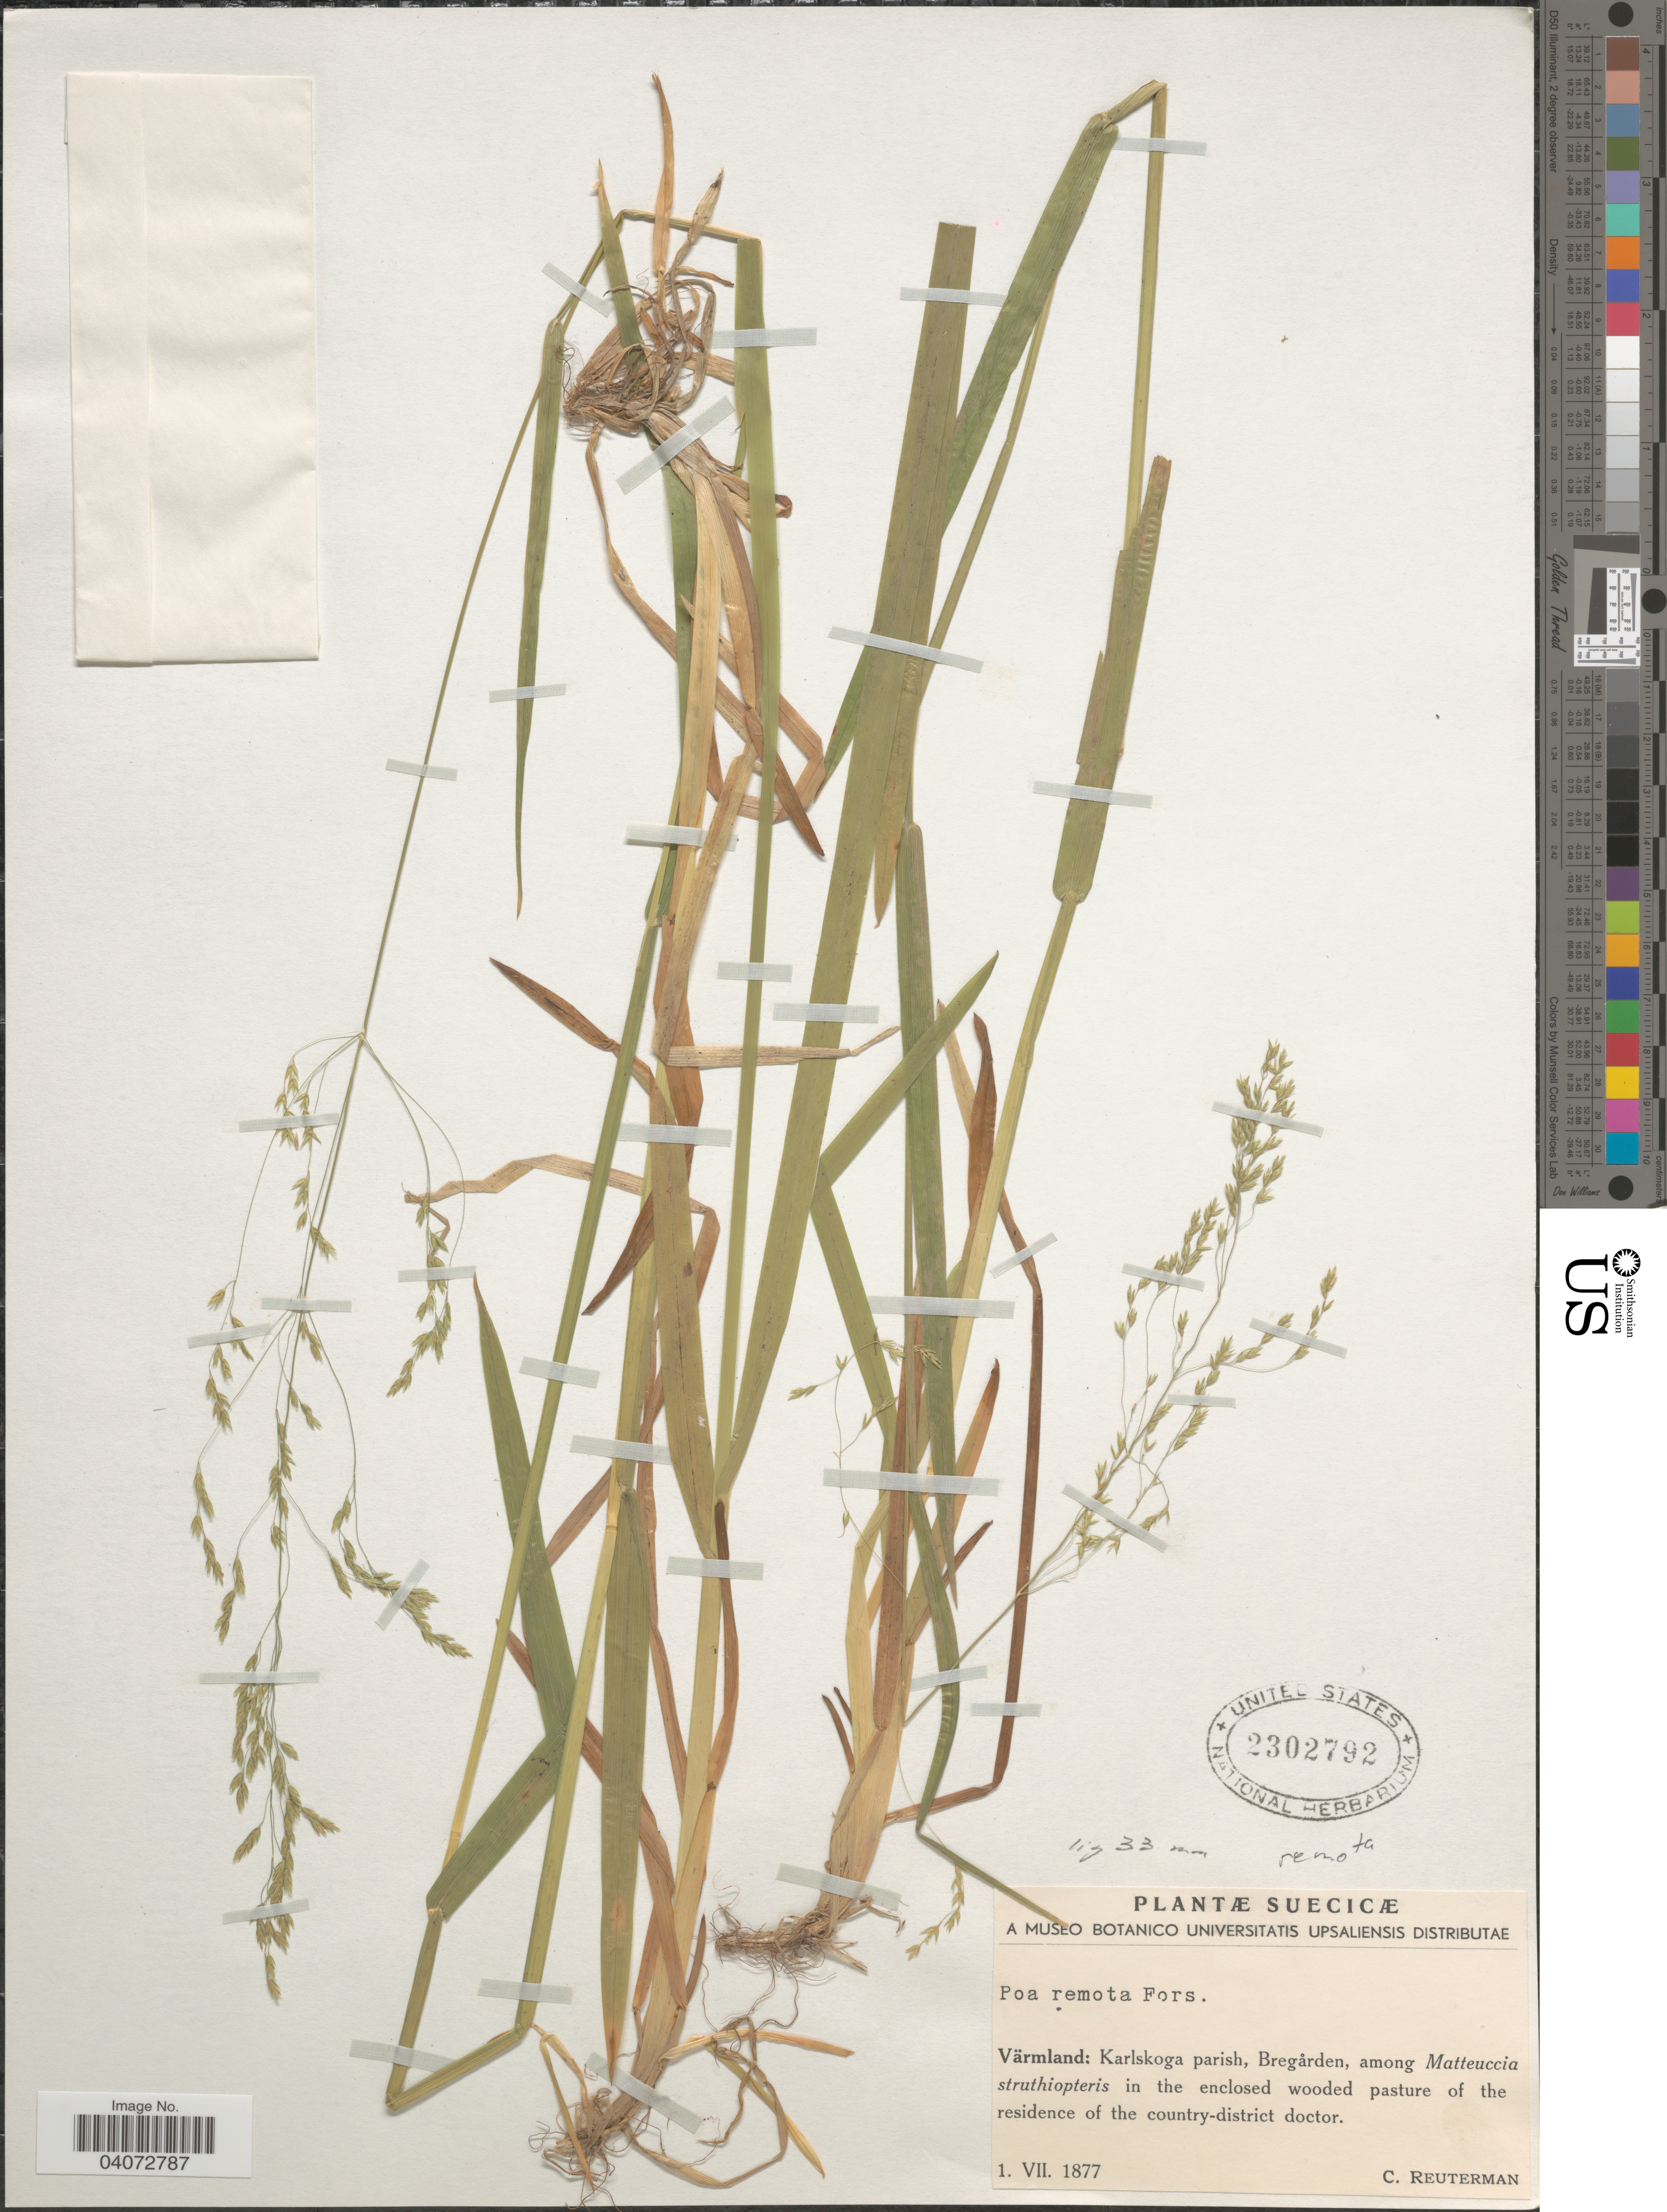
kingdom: Plantae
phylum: Tracheophyta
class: Liliopsida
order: Poales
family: Poaceae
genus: Poa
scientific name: Poa remota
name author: Forselles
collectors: C. Reuterman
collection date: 1877-07-01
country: Sweden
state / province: Varmland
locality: Suecicæ. Värmland: Karlskoga parish, Bregården.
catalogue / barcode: US 2302792